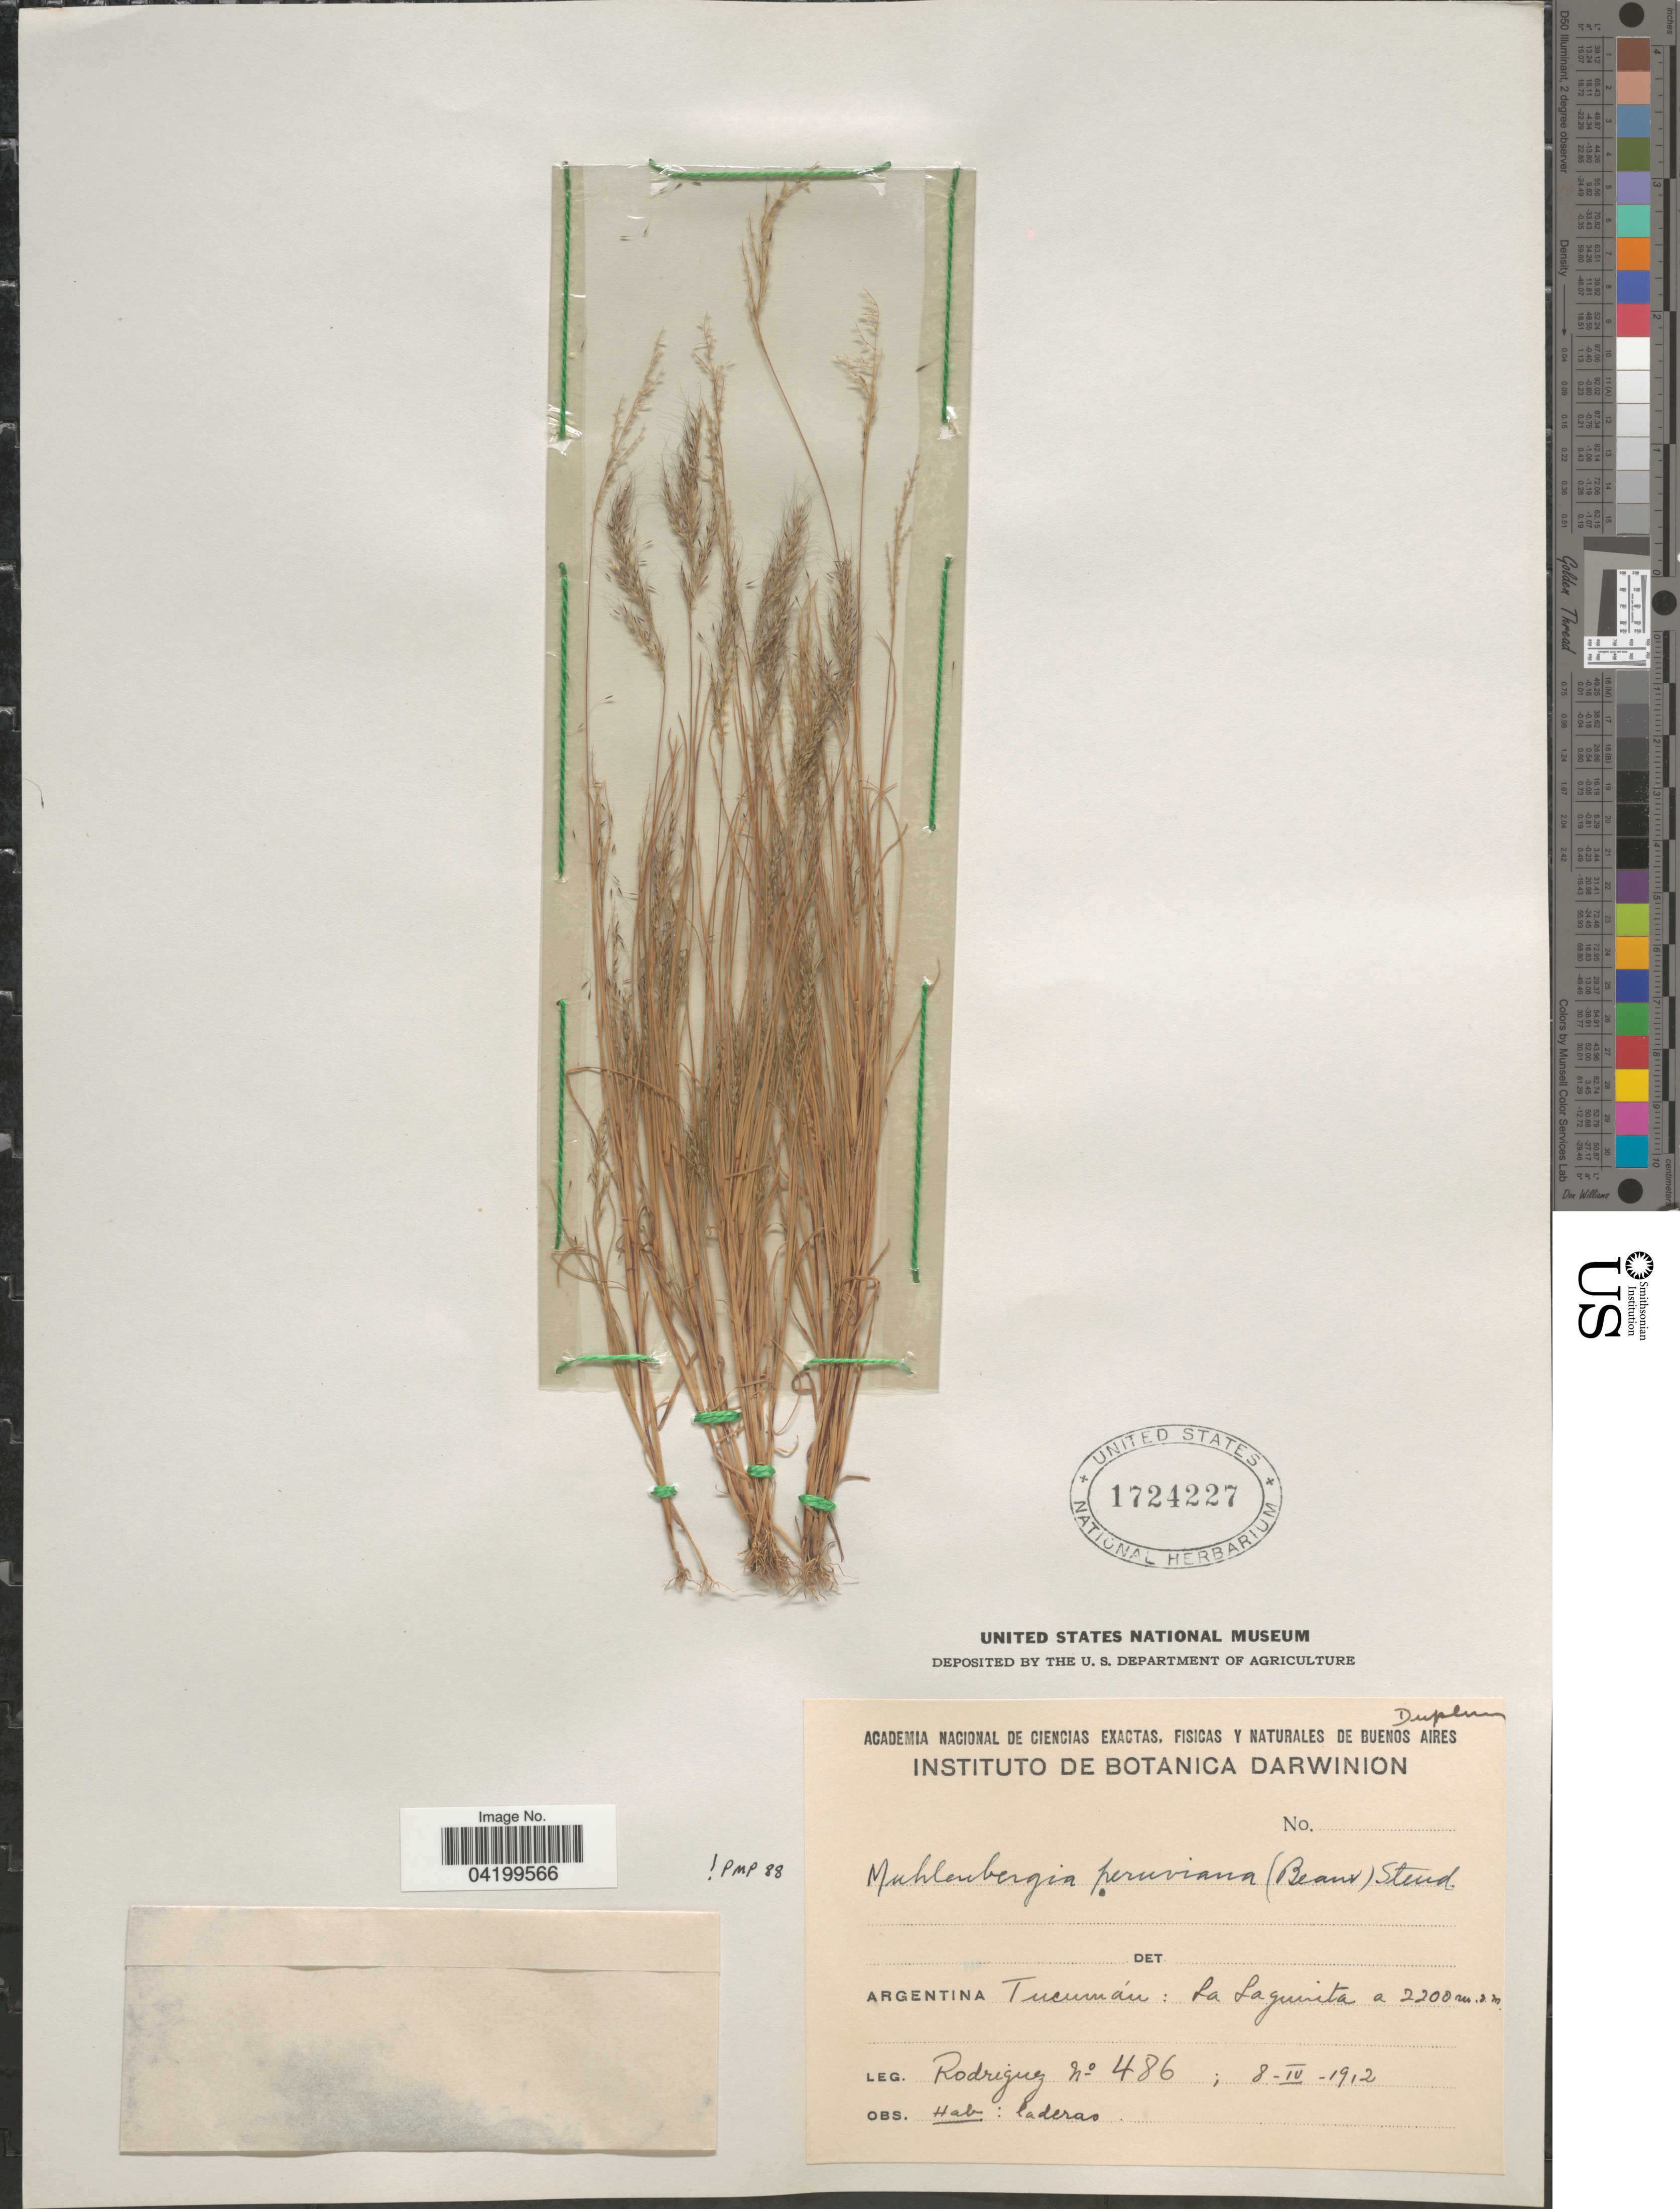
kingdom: Plantae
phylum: Tracheophyta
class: Liliopsida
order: Poales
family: Poaceae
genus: Muhlenbergia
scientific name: Muhlenbergia peruviana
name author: (P. Beauv.) Steud.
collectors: Rodriguez, --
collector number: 486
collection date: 1912-04-08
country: Argentina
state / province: Tucuman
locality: La Lagunita.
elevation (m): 2200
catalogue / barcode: US 1724227